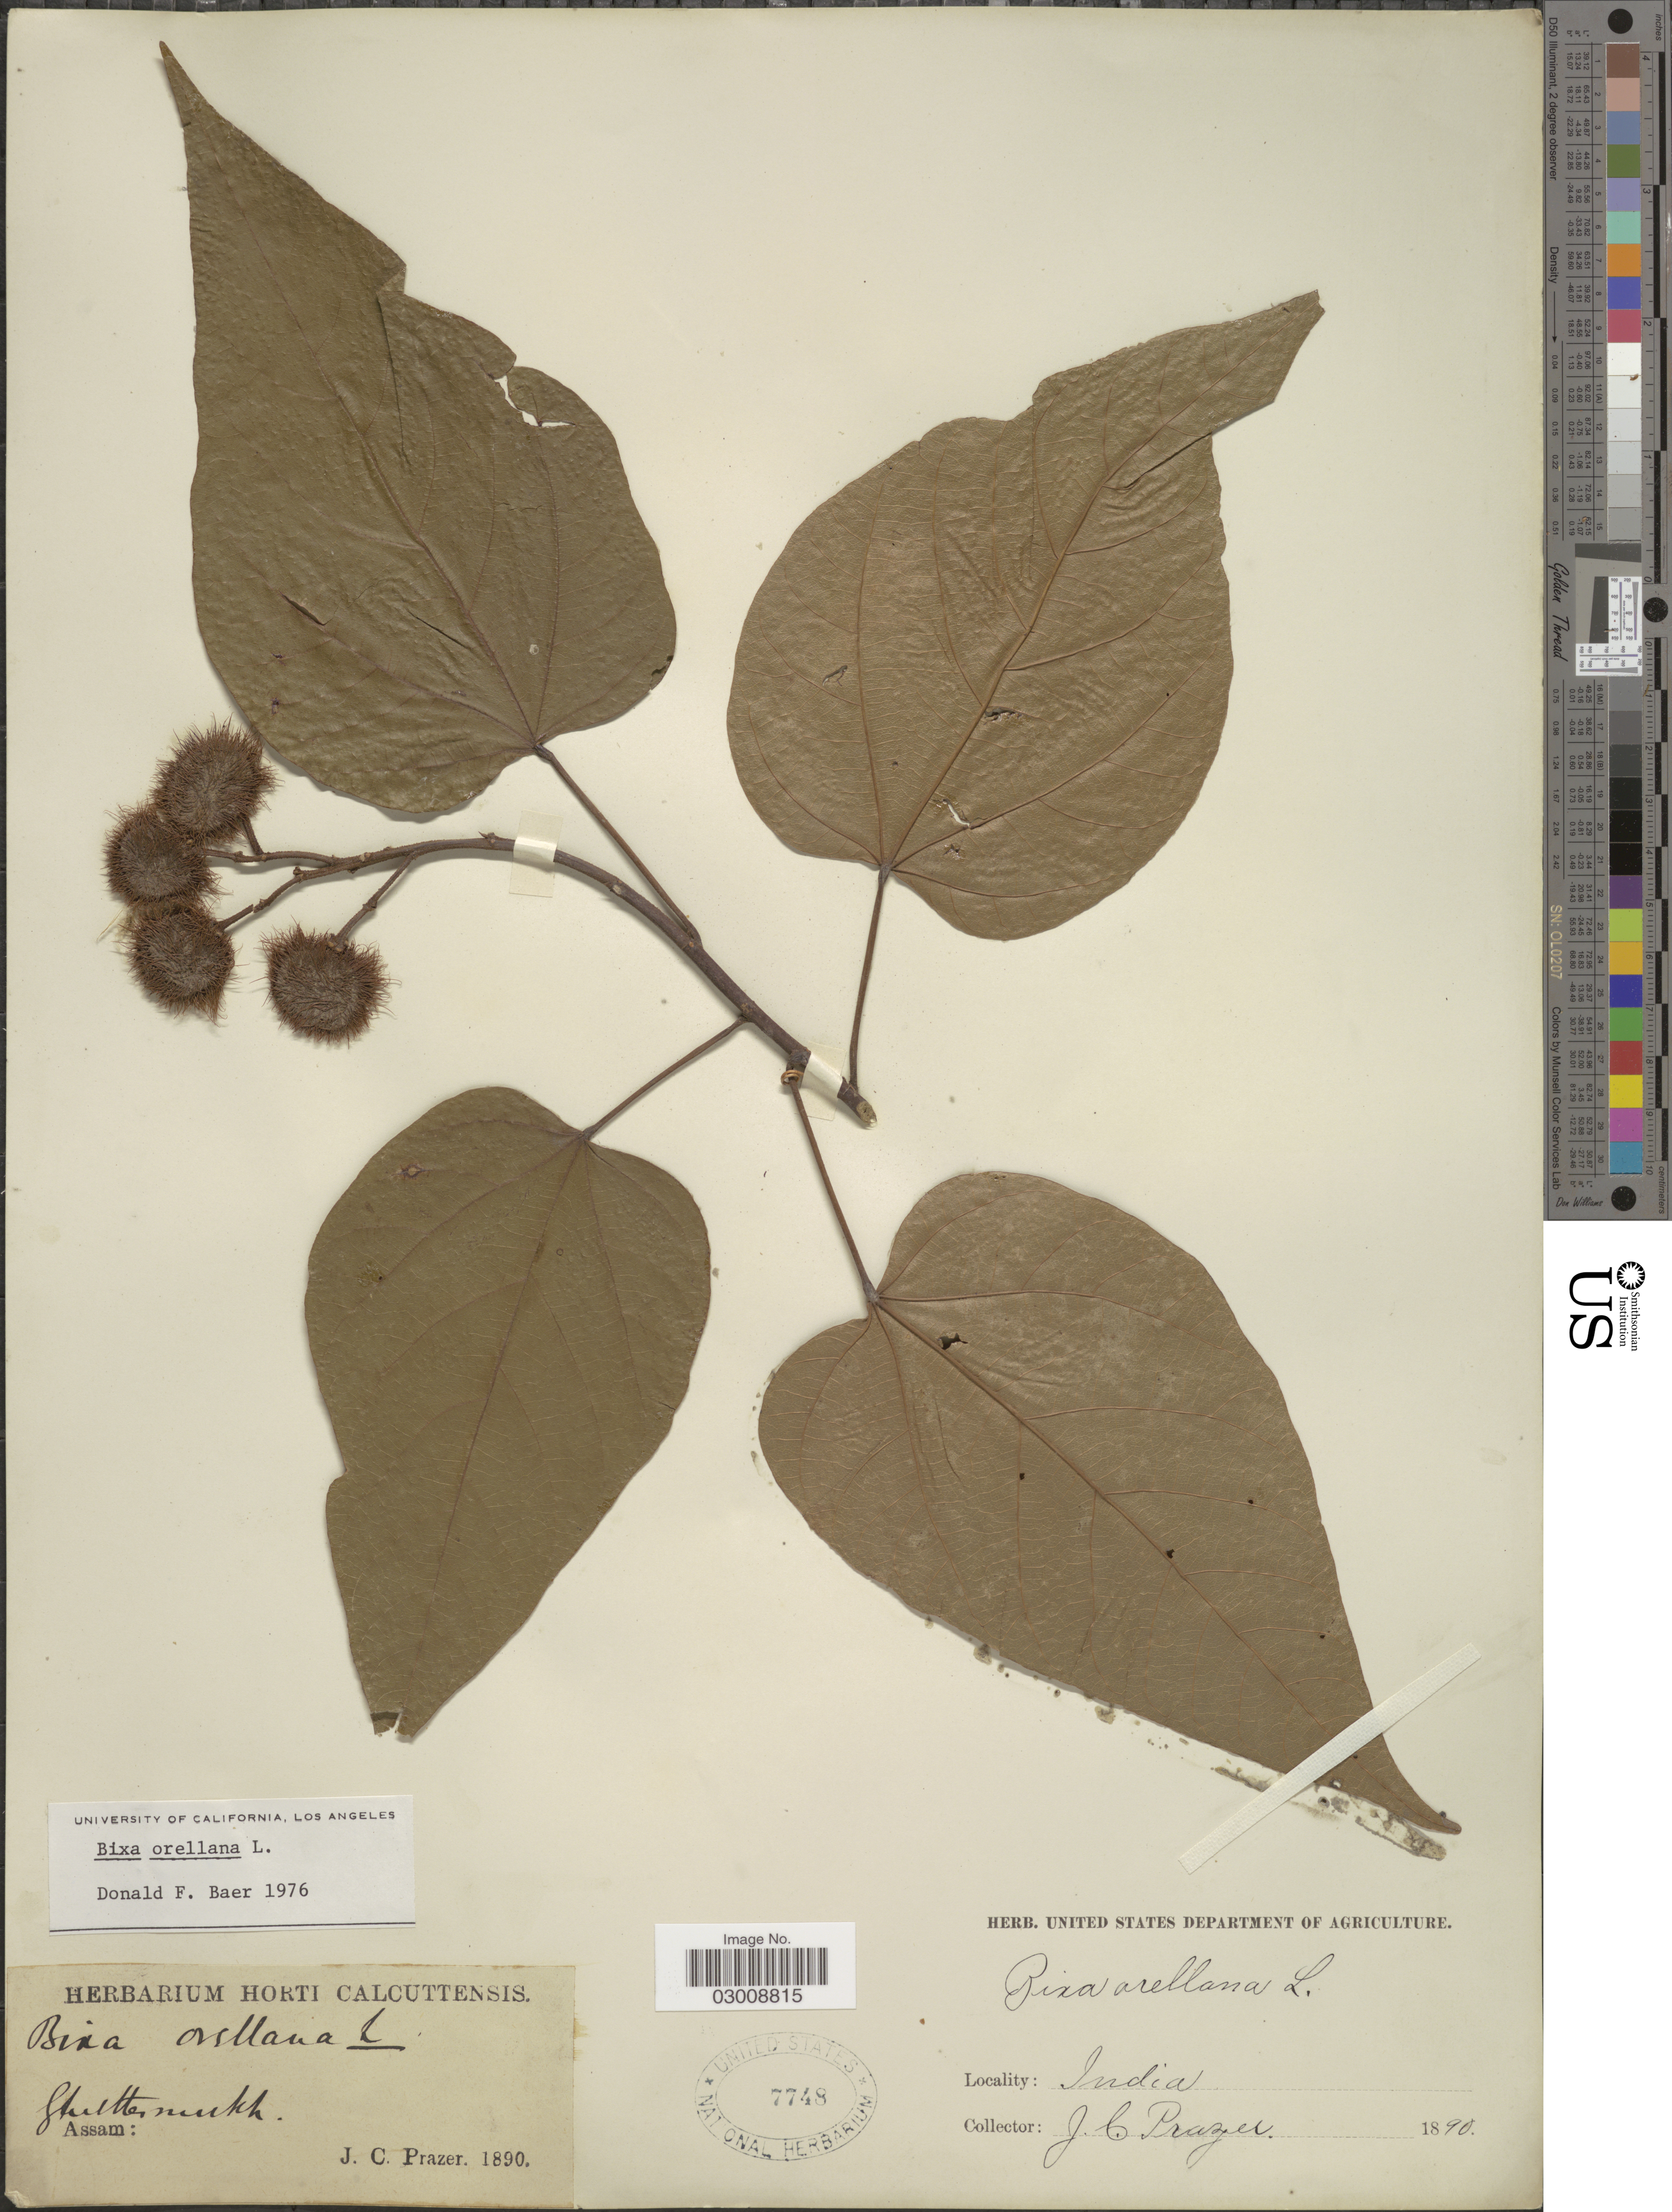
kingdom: Plantae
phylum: Tracheophyta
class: Magnoliopsida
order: Malvales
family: Bixaceae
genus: Bixa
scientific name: Bixa orellana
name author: L.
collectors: J. Prazer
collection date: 1890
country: India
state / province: Assam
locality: Ghuttermukh. [interpreted] Assam.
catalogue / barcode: US 7748